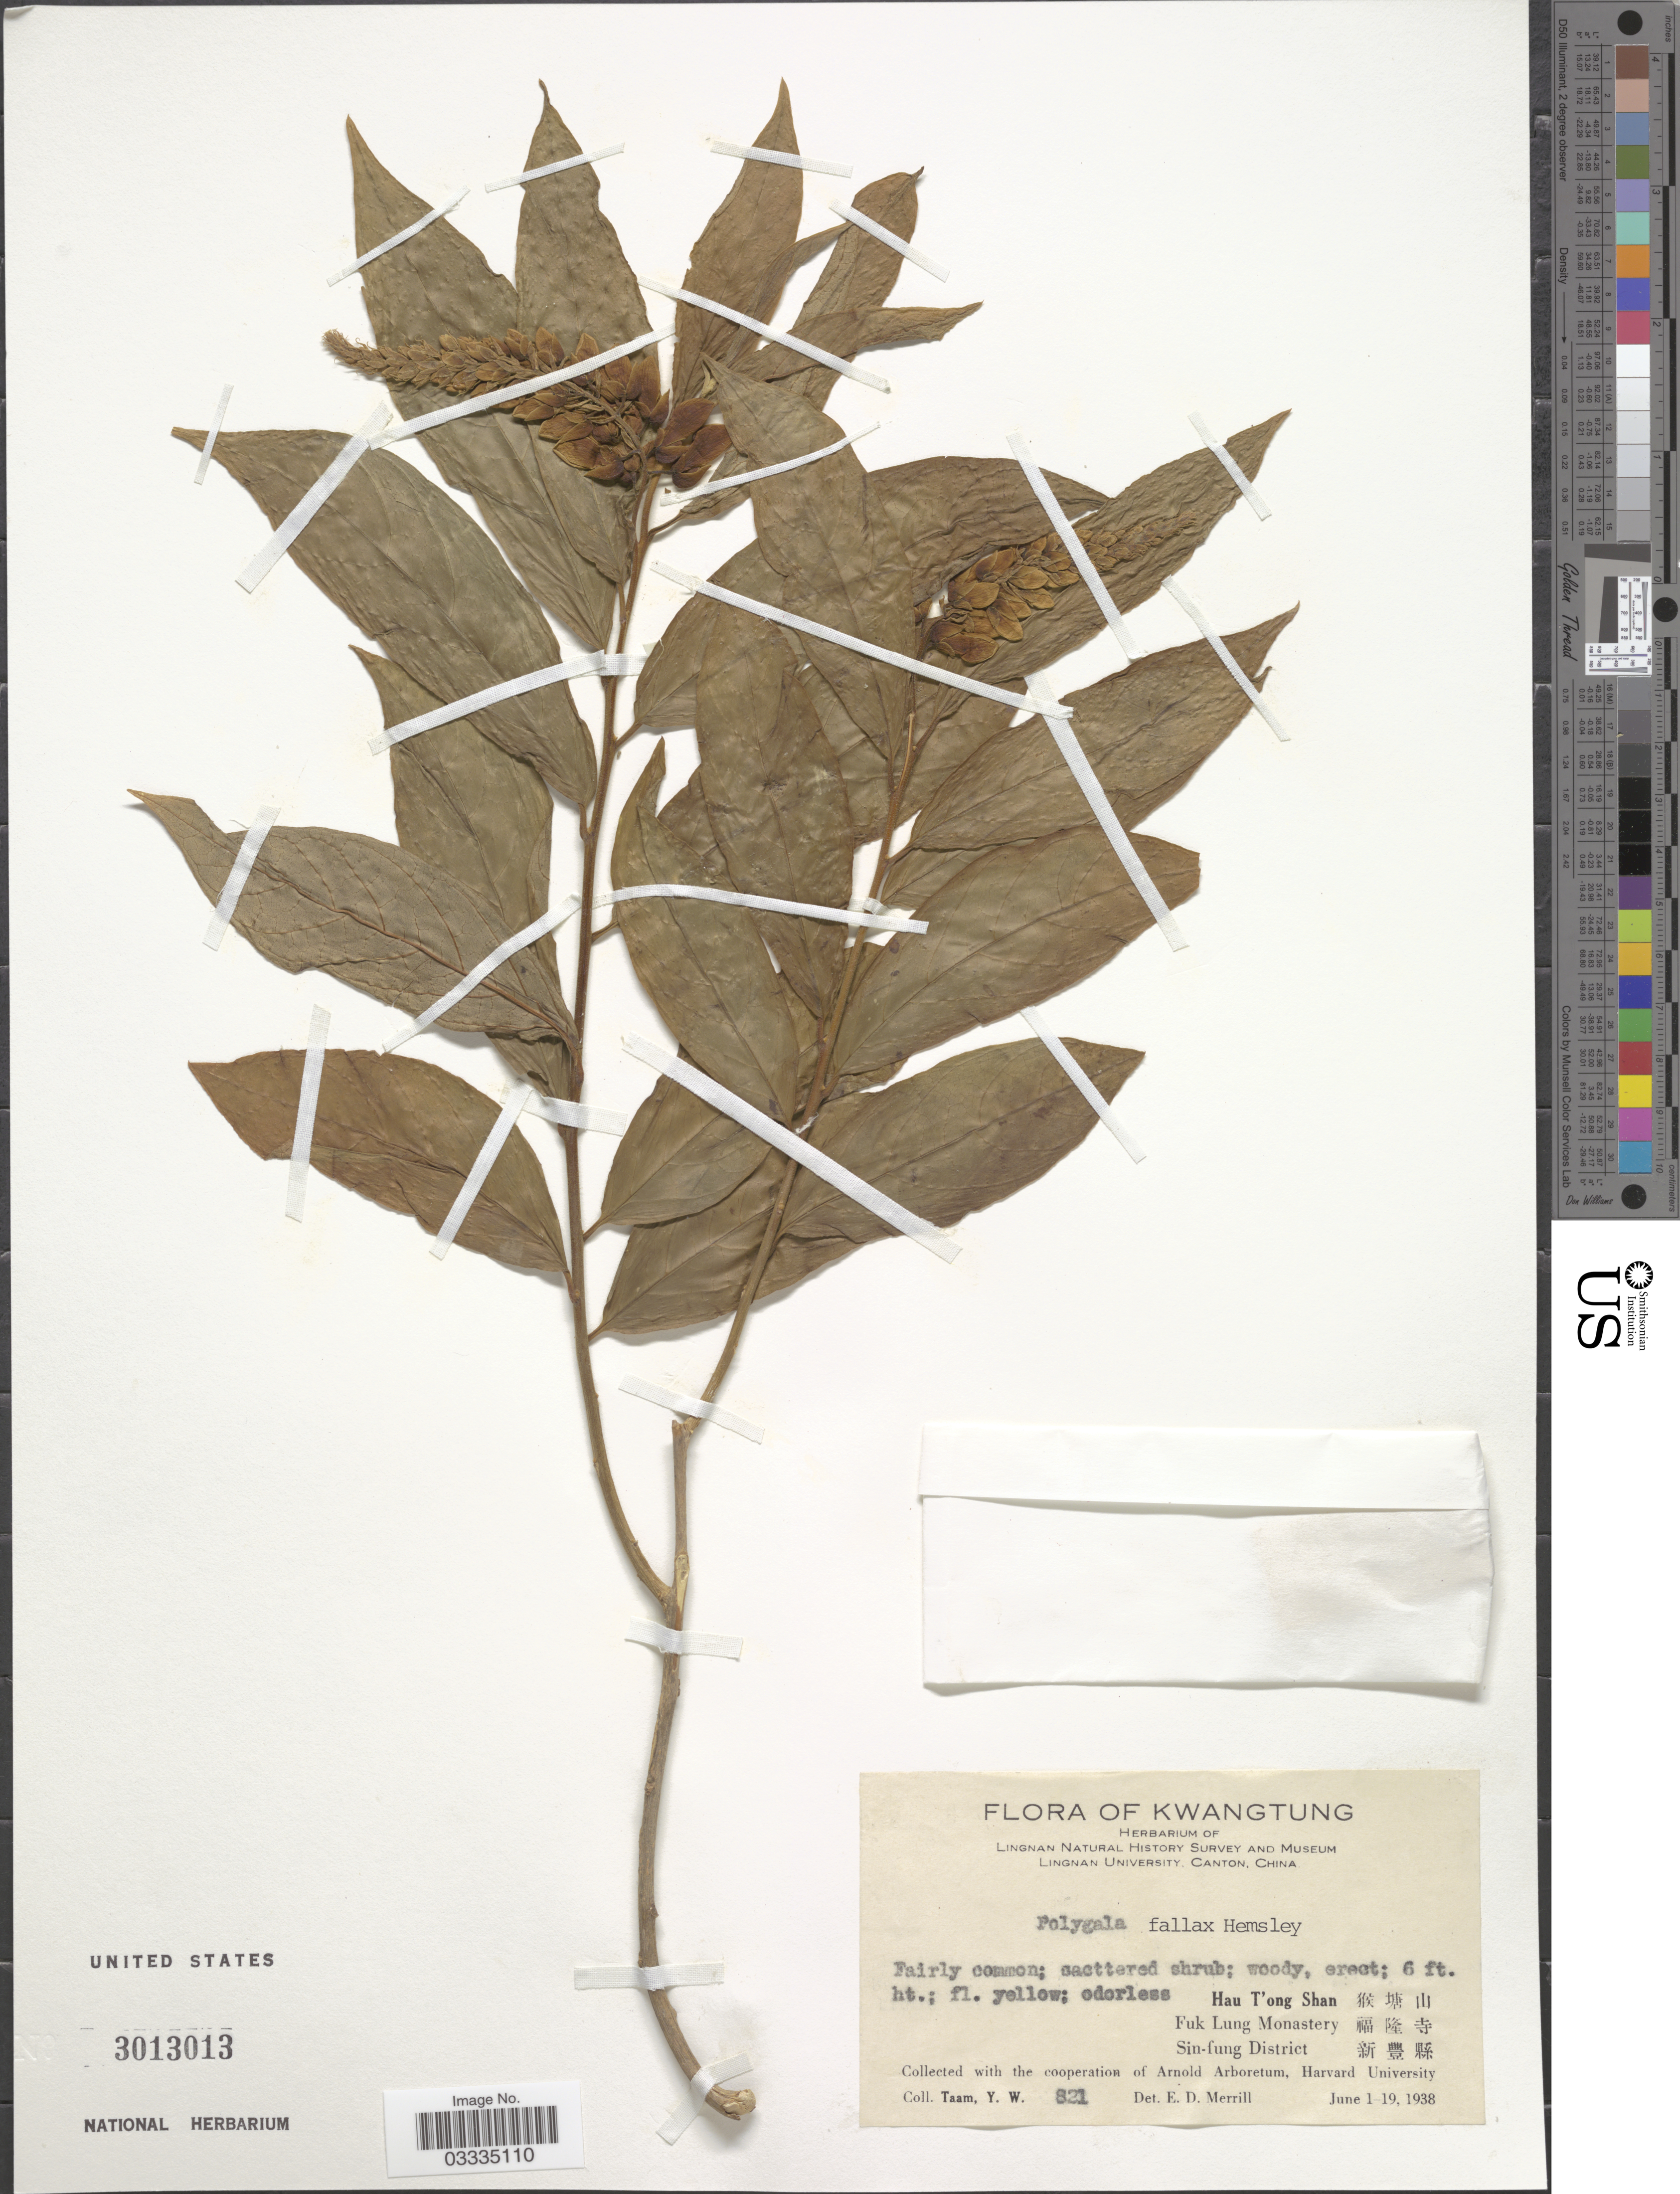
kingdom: Plantae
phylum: Tracheophyta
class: Magnoliopsida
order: Fabales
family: Polygalaceae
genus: Polygala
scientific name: Polygala fallax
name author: Hemsl.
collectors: Y. W. Taam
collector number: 821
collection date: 1938-06-01/1938-06-19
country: China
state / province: Guangdong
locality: Kwangtung. Hau T'ong Shan X. Fuk Lung Monastery X. Sin-fung District X.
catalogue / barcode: US 3013013